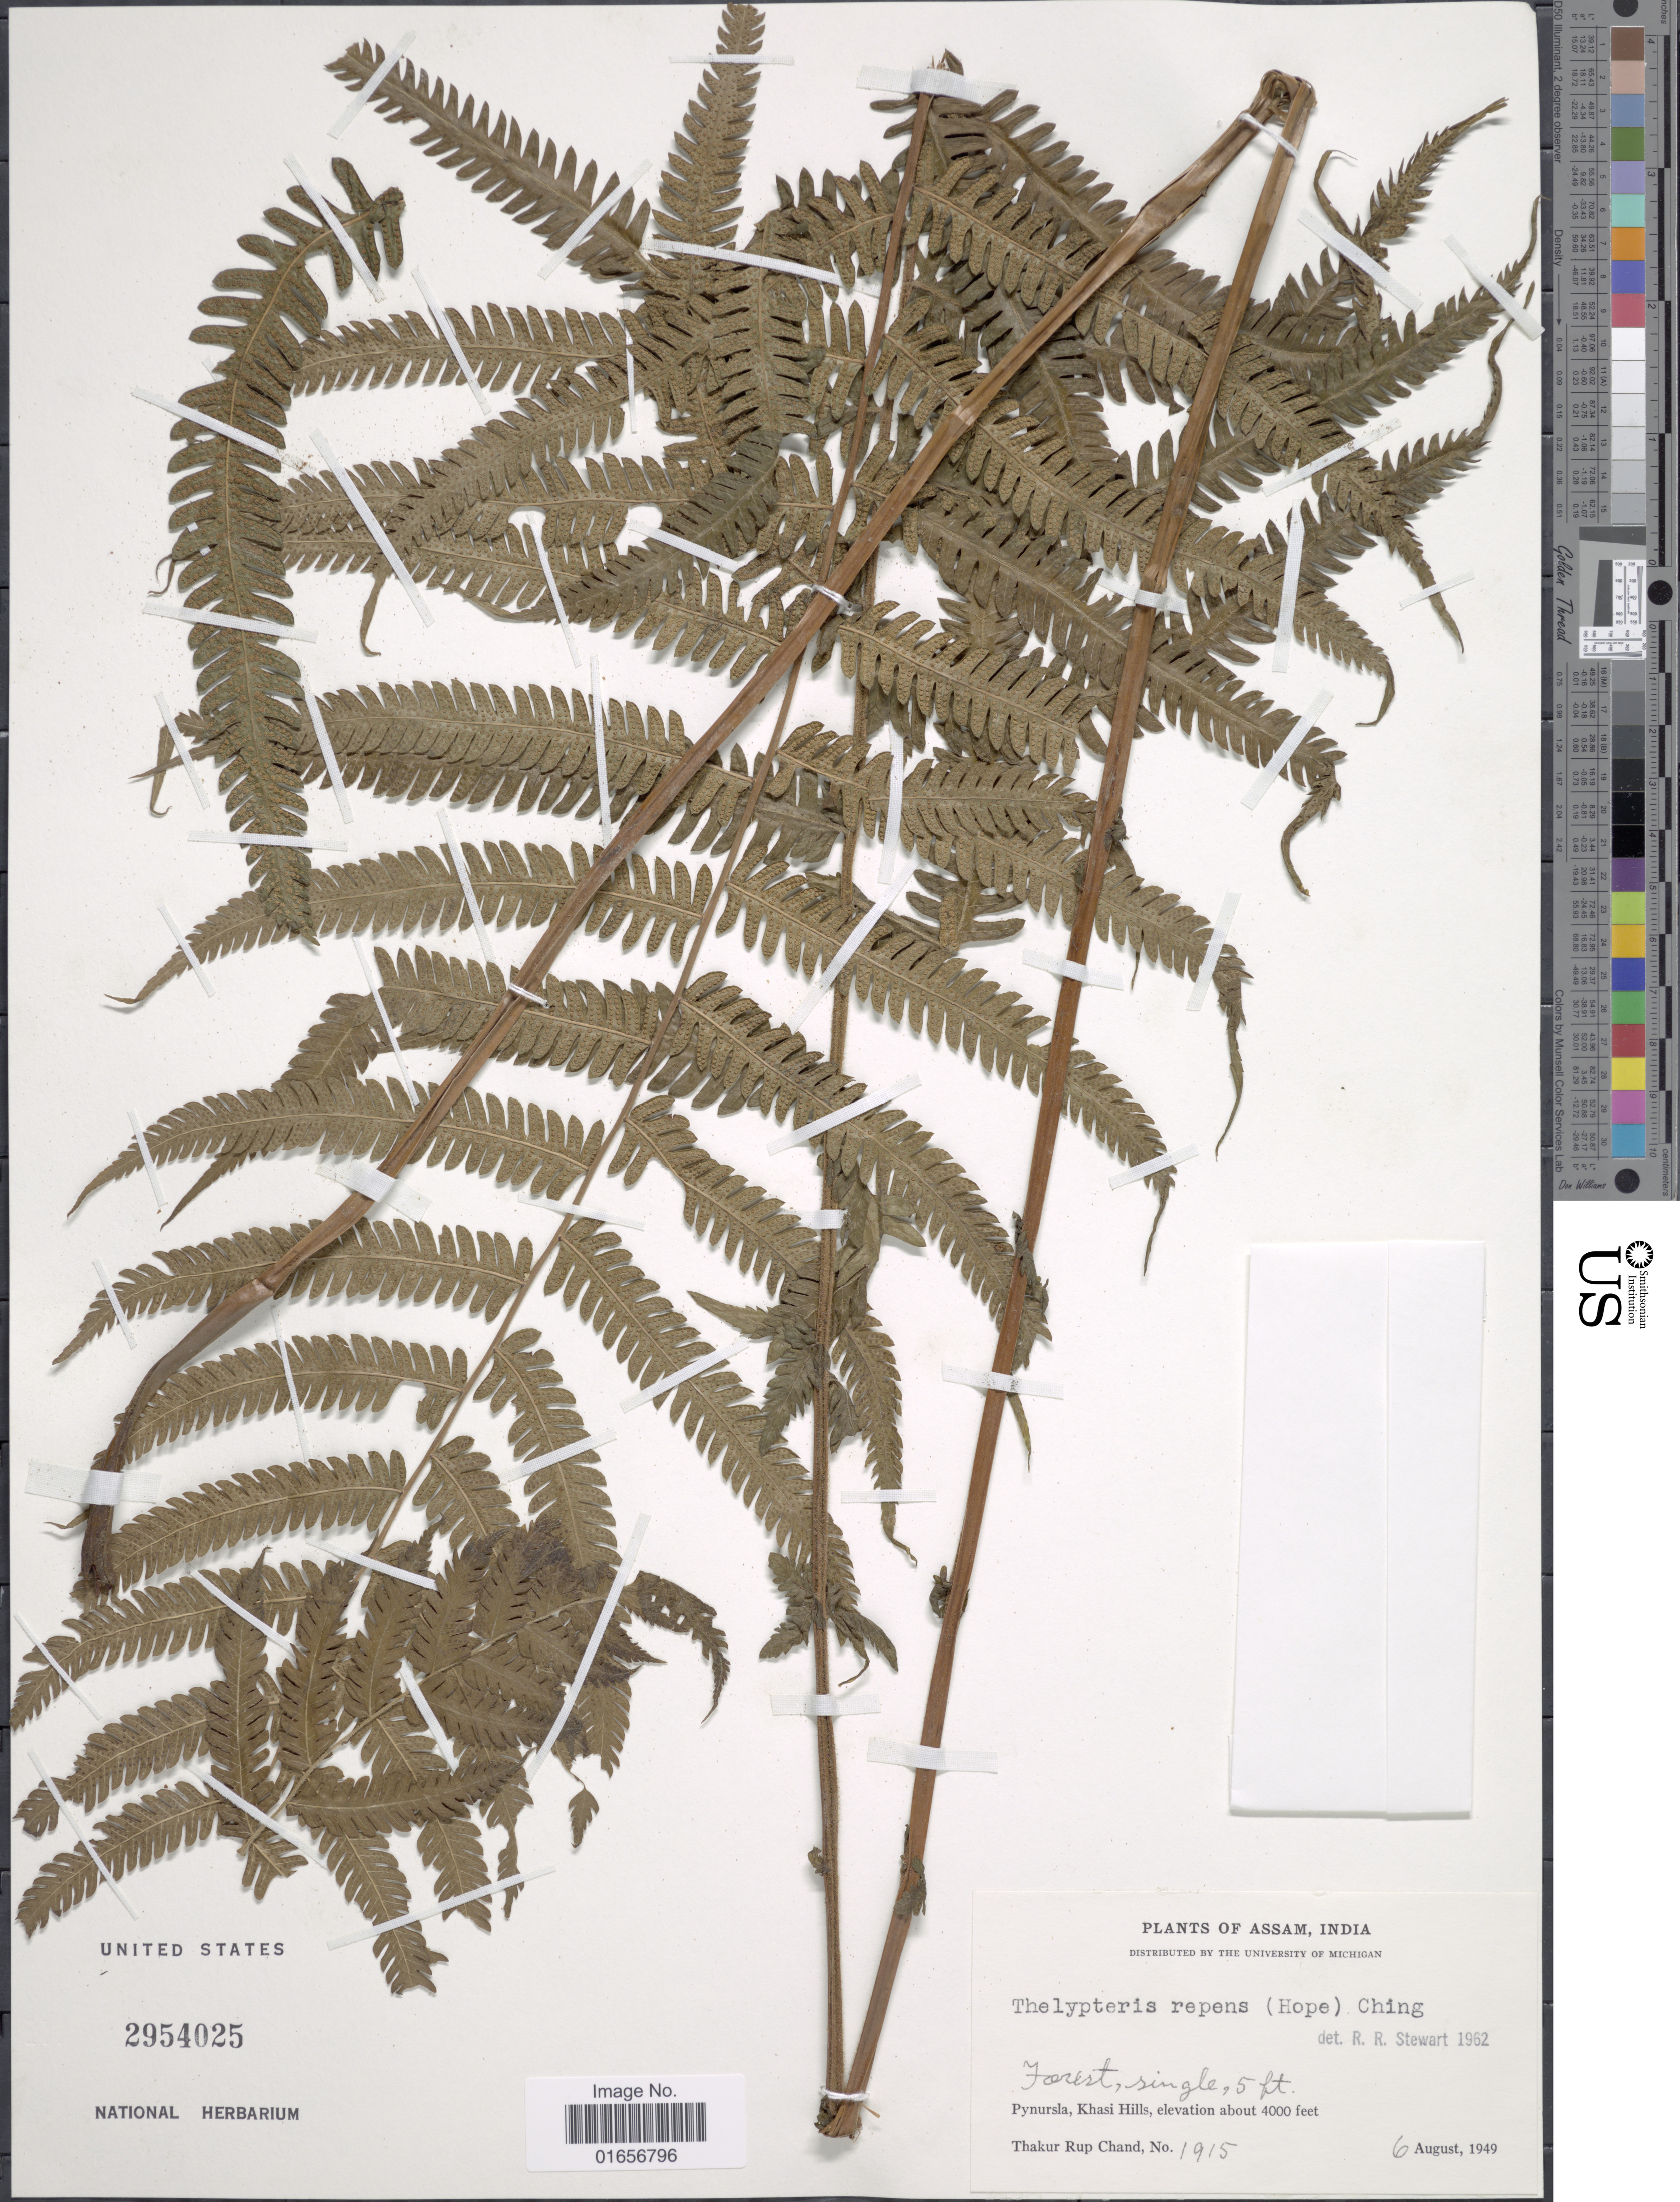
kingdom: Plantae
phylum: Tracheophyta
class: Polypodiopsida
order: Polypodiales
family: Thelypteridaceae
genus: Pseudocyclosorus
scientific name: Pseudocyclosorus repens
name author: (C. Hope) Ching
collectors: T. R. Chand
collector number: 1915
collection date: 1949-08-06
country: India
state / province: Meghalaya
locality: Pynursla, Khasi Hills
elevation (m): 1219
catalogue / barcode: US 2954025